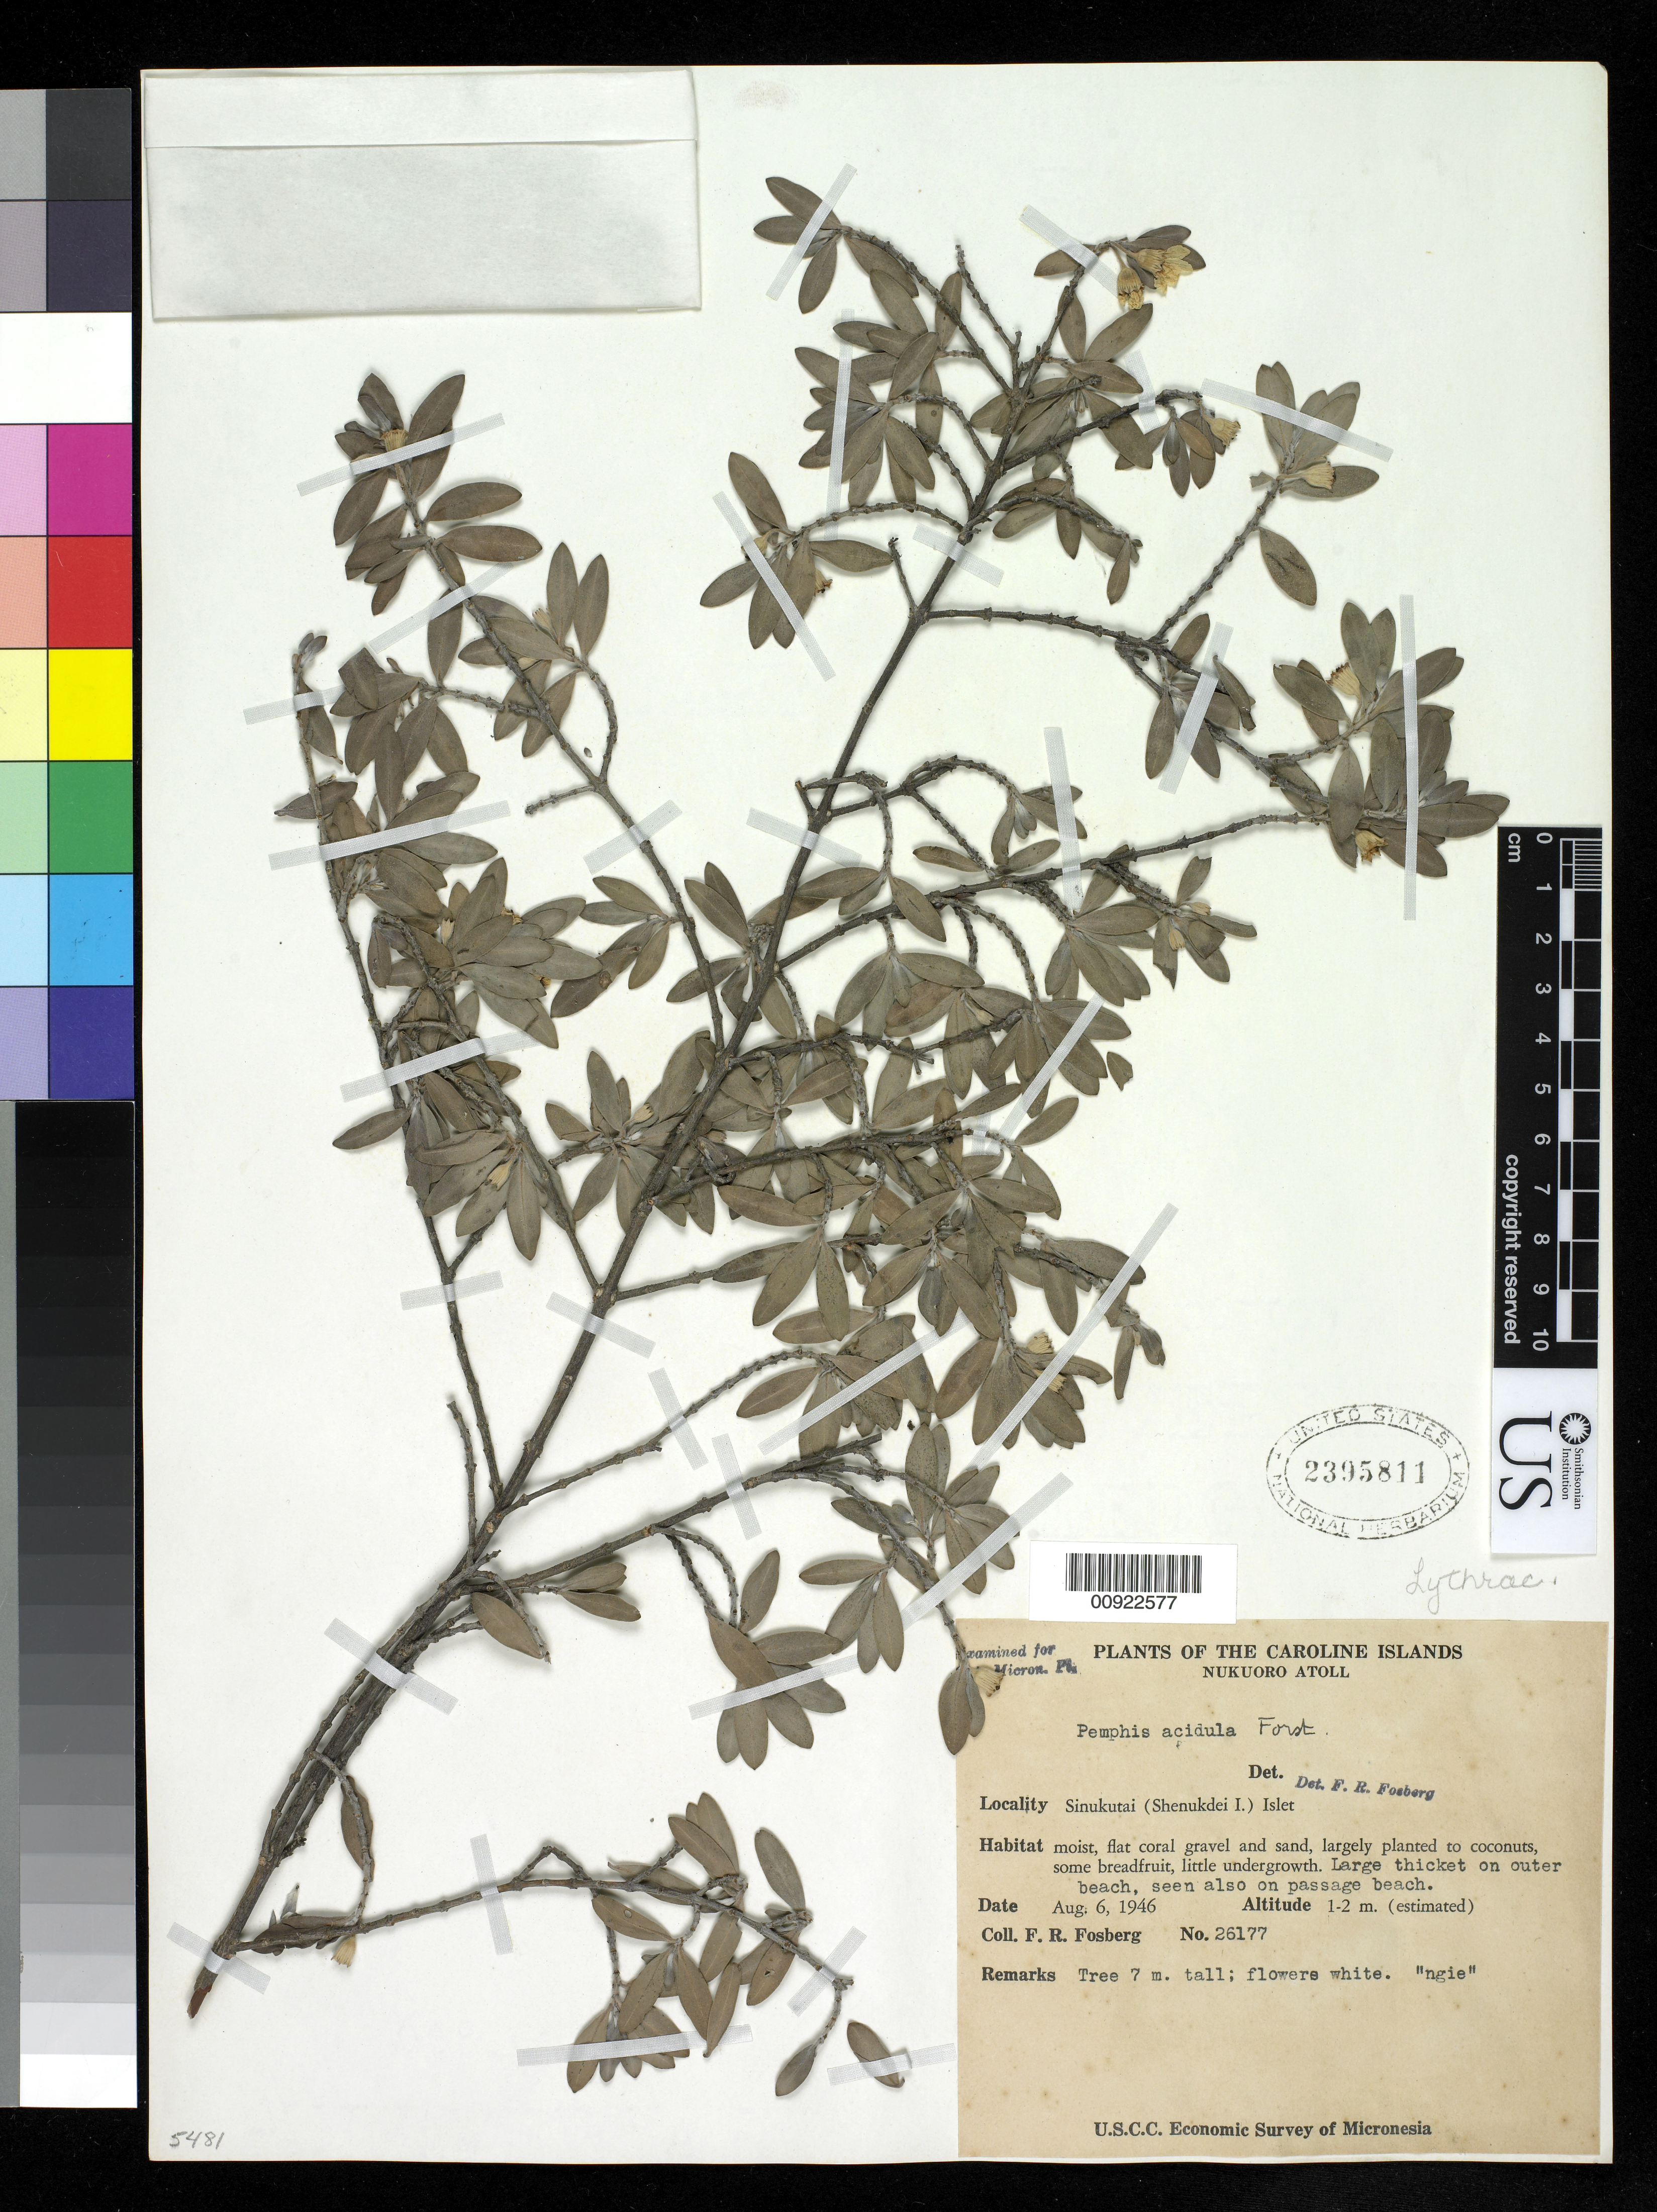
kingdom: Plantae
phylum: Tracheophyta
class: Magnoliopsida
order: Myrtales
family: Lythraceae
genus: Pemphis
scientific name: Pemphis acidula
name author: J.R. Forst. & G. Forst.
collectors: F. R. Fosberg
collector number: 26177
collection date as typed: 06 Aug 1946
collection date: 1946-08-06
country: Micronesia, Federated States of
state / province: Pohnpei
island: Nukuoro Atoll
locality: Sinukutai (Shenukdei I.) Islet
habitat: Moist, flat coral gravel and sand.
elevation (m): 1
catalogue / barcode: US 2395811